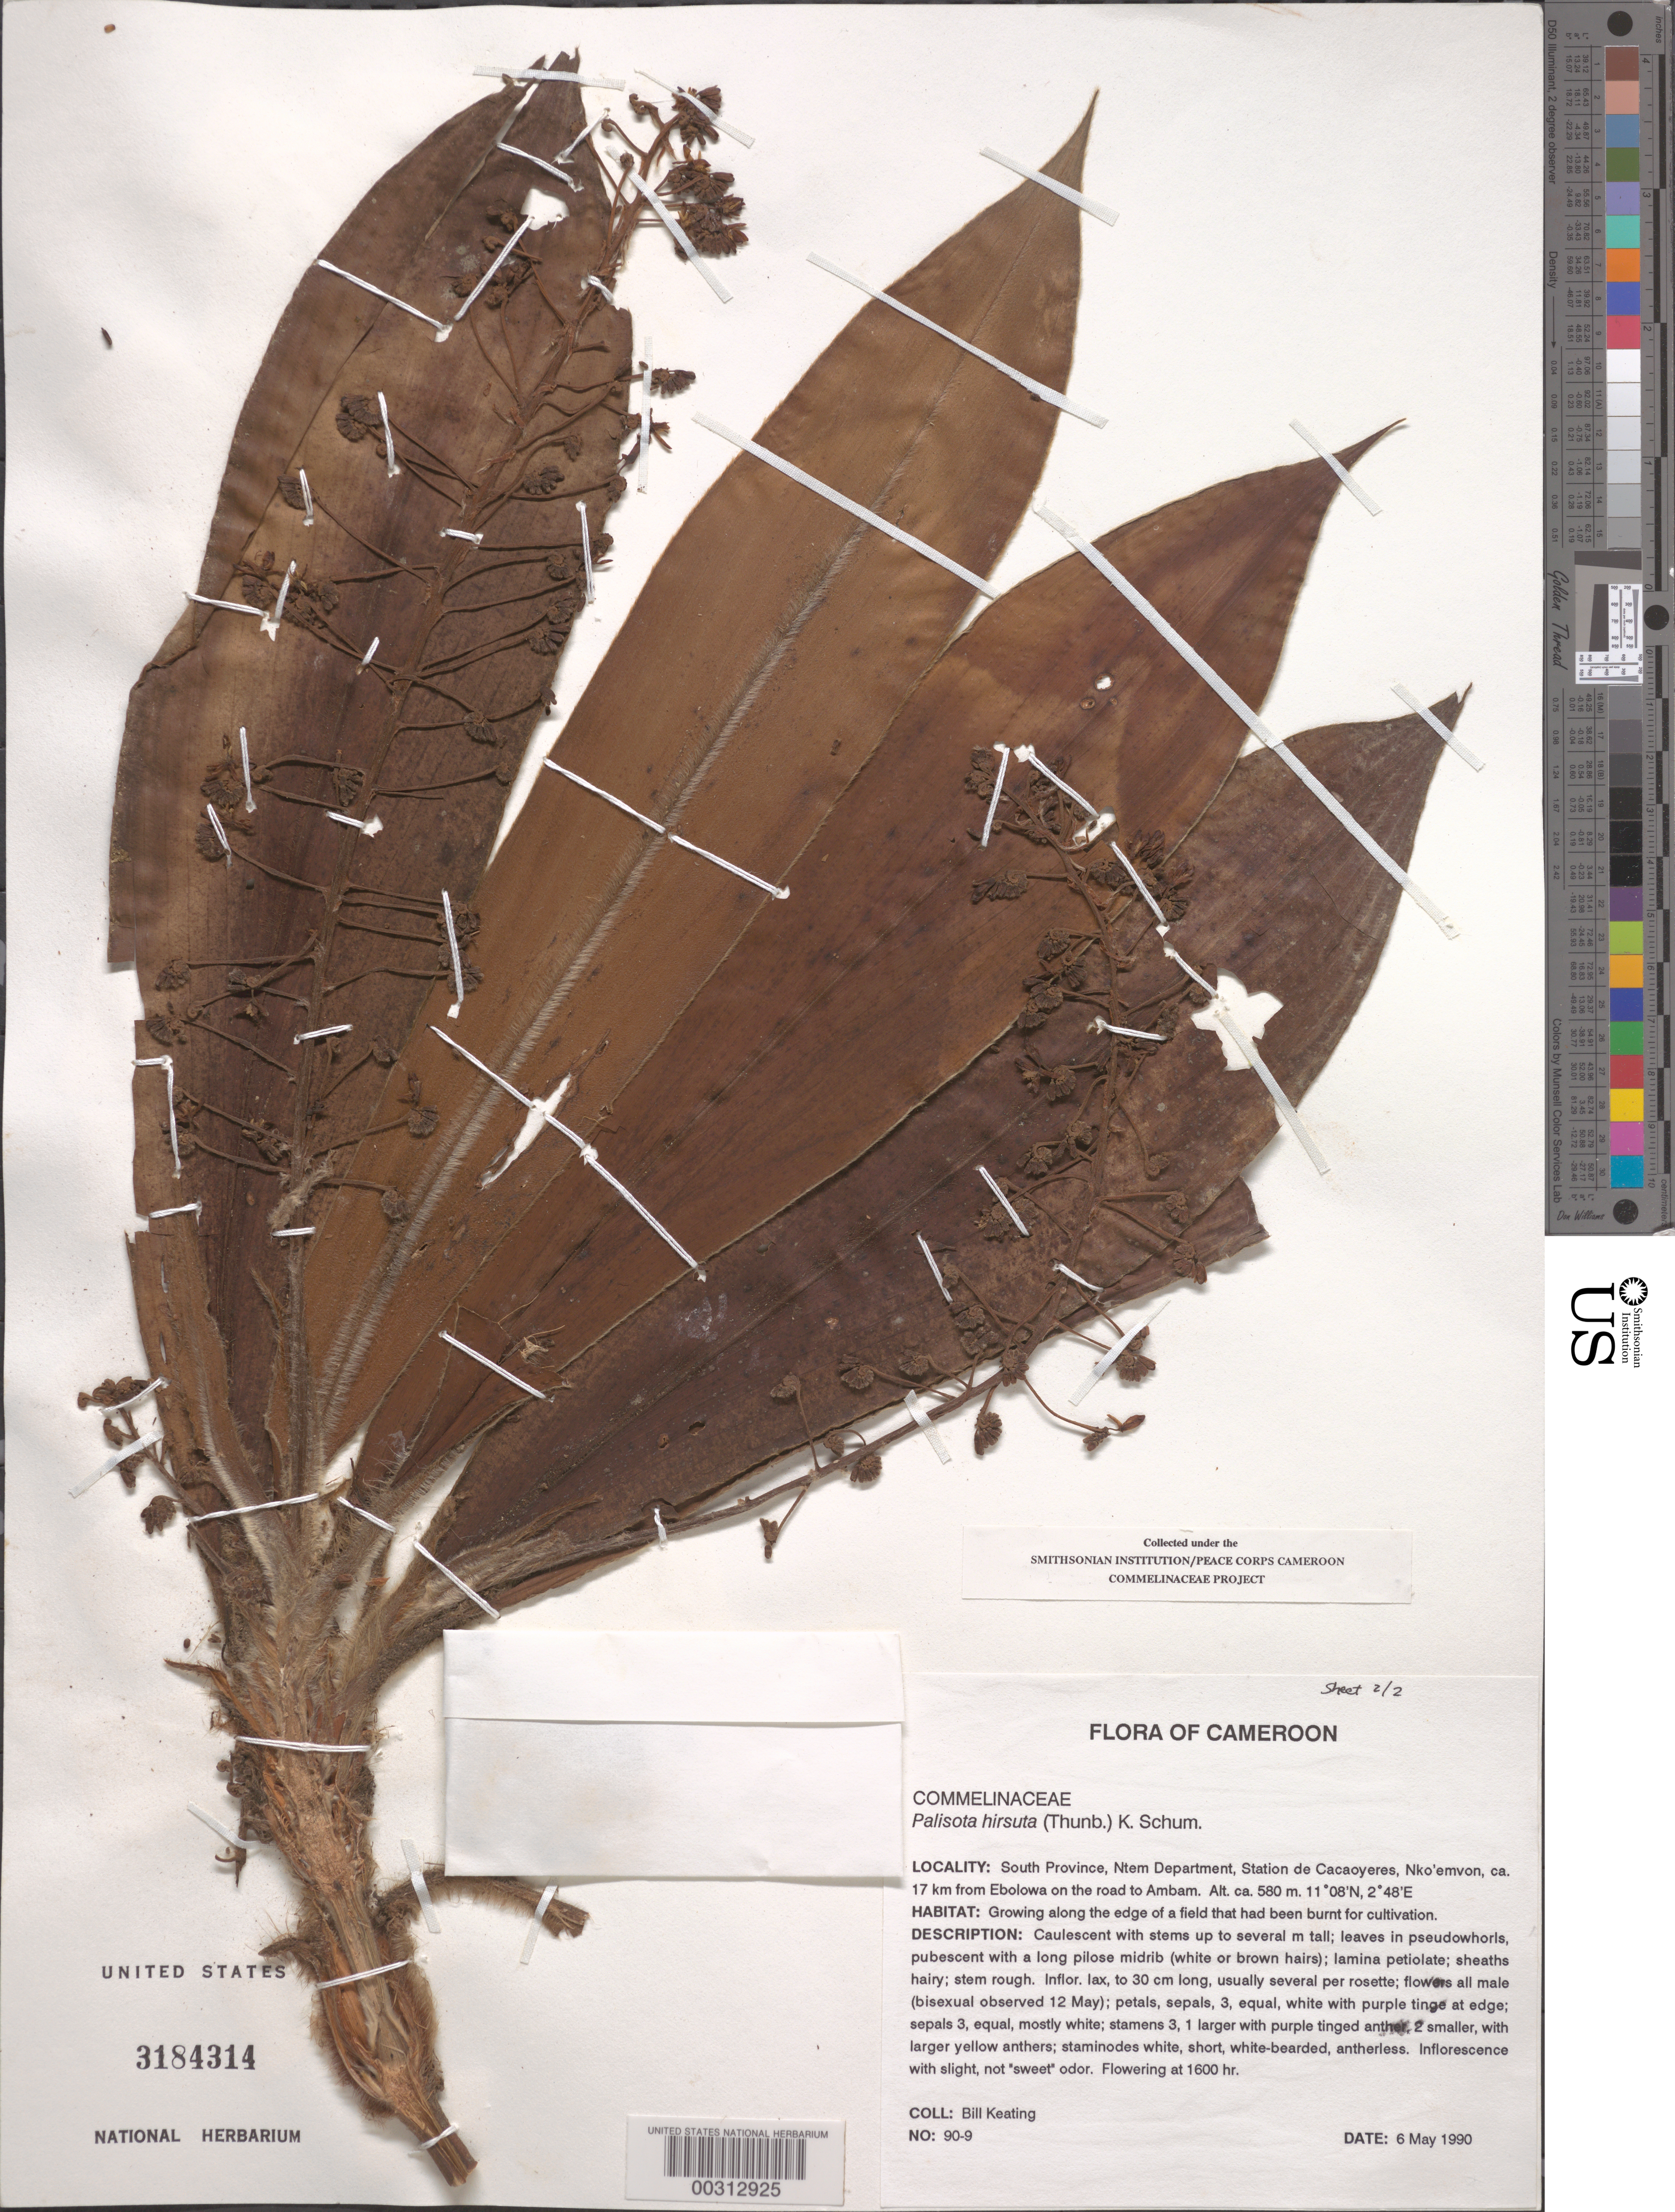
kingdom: Plantae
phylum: Tracheophyta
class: Liliopsida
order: Commelinales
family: Commelinaceae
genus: Palisota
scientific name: Palisota hirsuta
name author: (Thunb.) K. Schum.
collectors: B. Keating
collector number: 90-9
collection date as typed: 06 May 1990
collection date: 1990-05-06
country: Cameroon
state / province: Sud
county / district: Ntem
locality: Station de cacaoyeres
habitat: Growing along the edge of a field that had been burnt for cultivation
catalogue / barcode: US 3184314